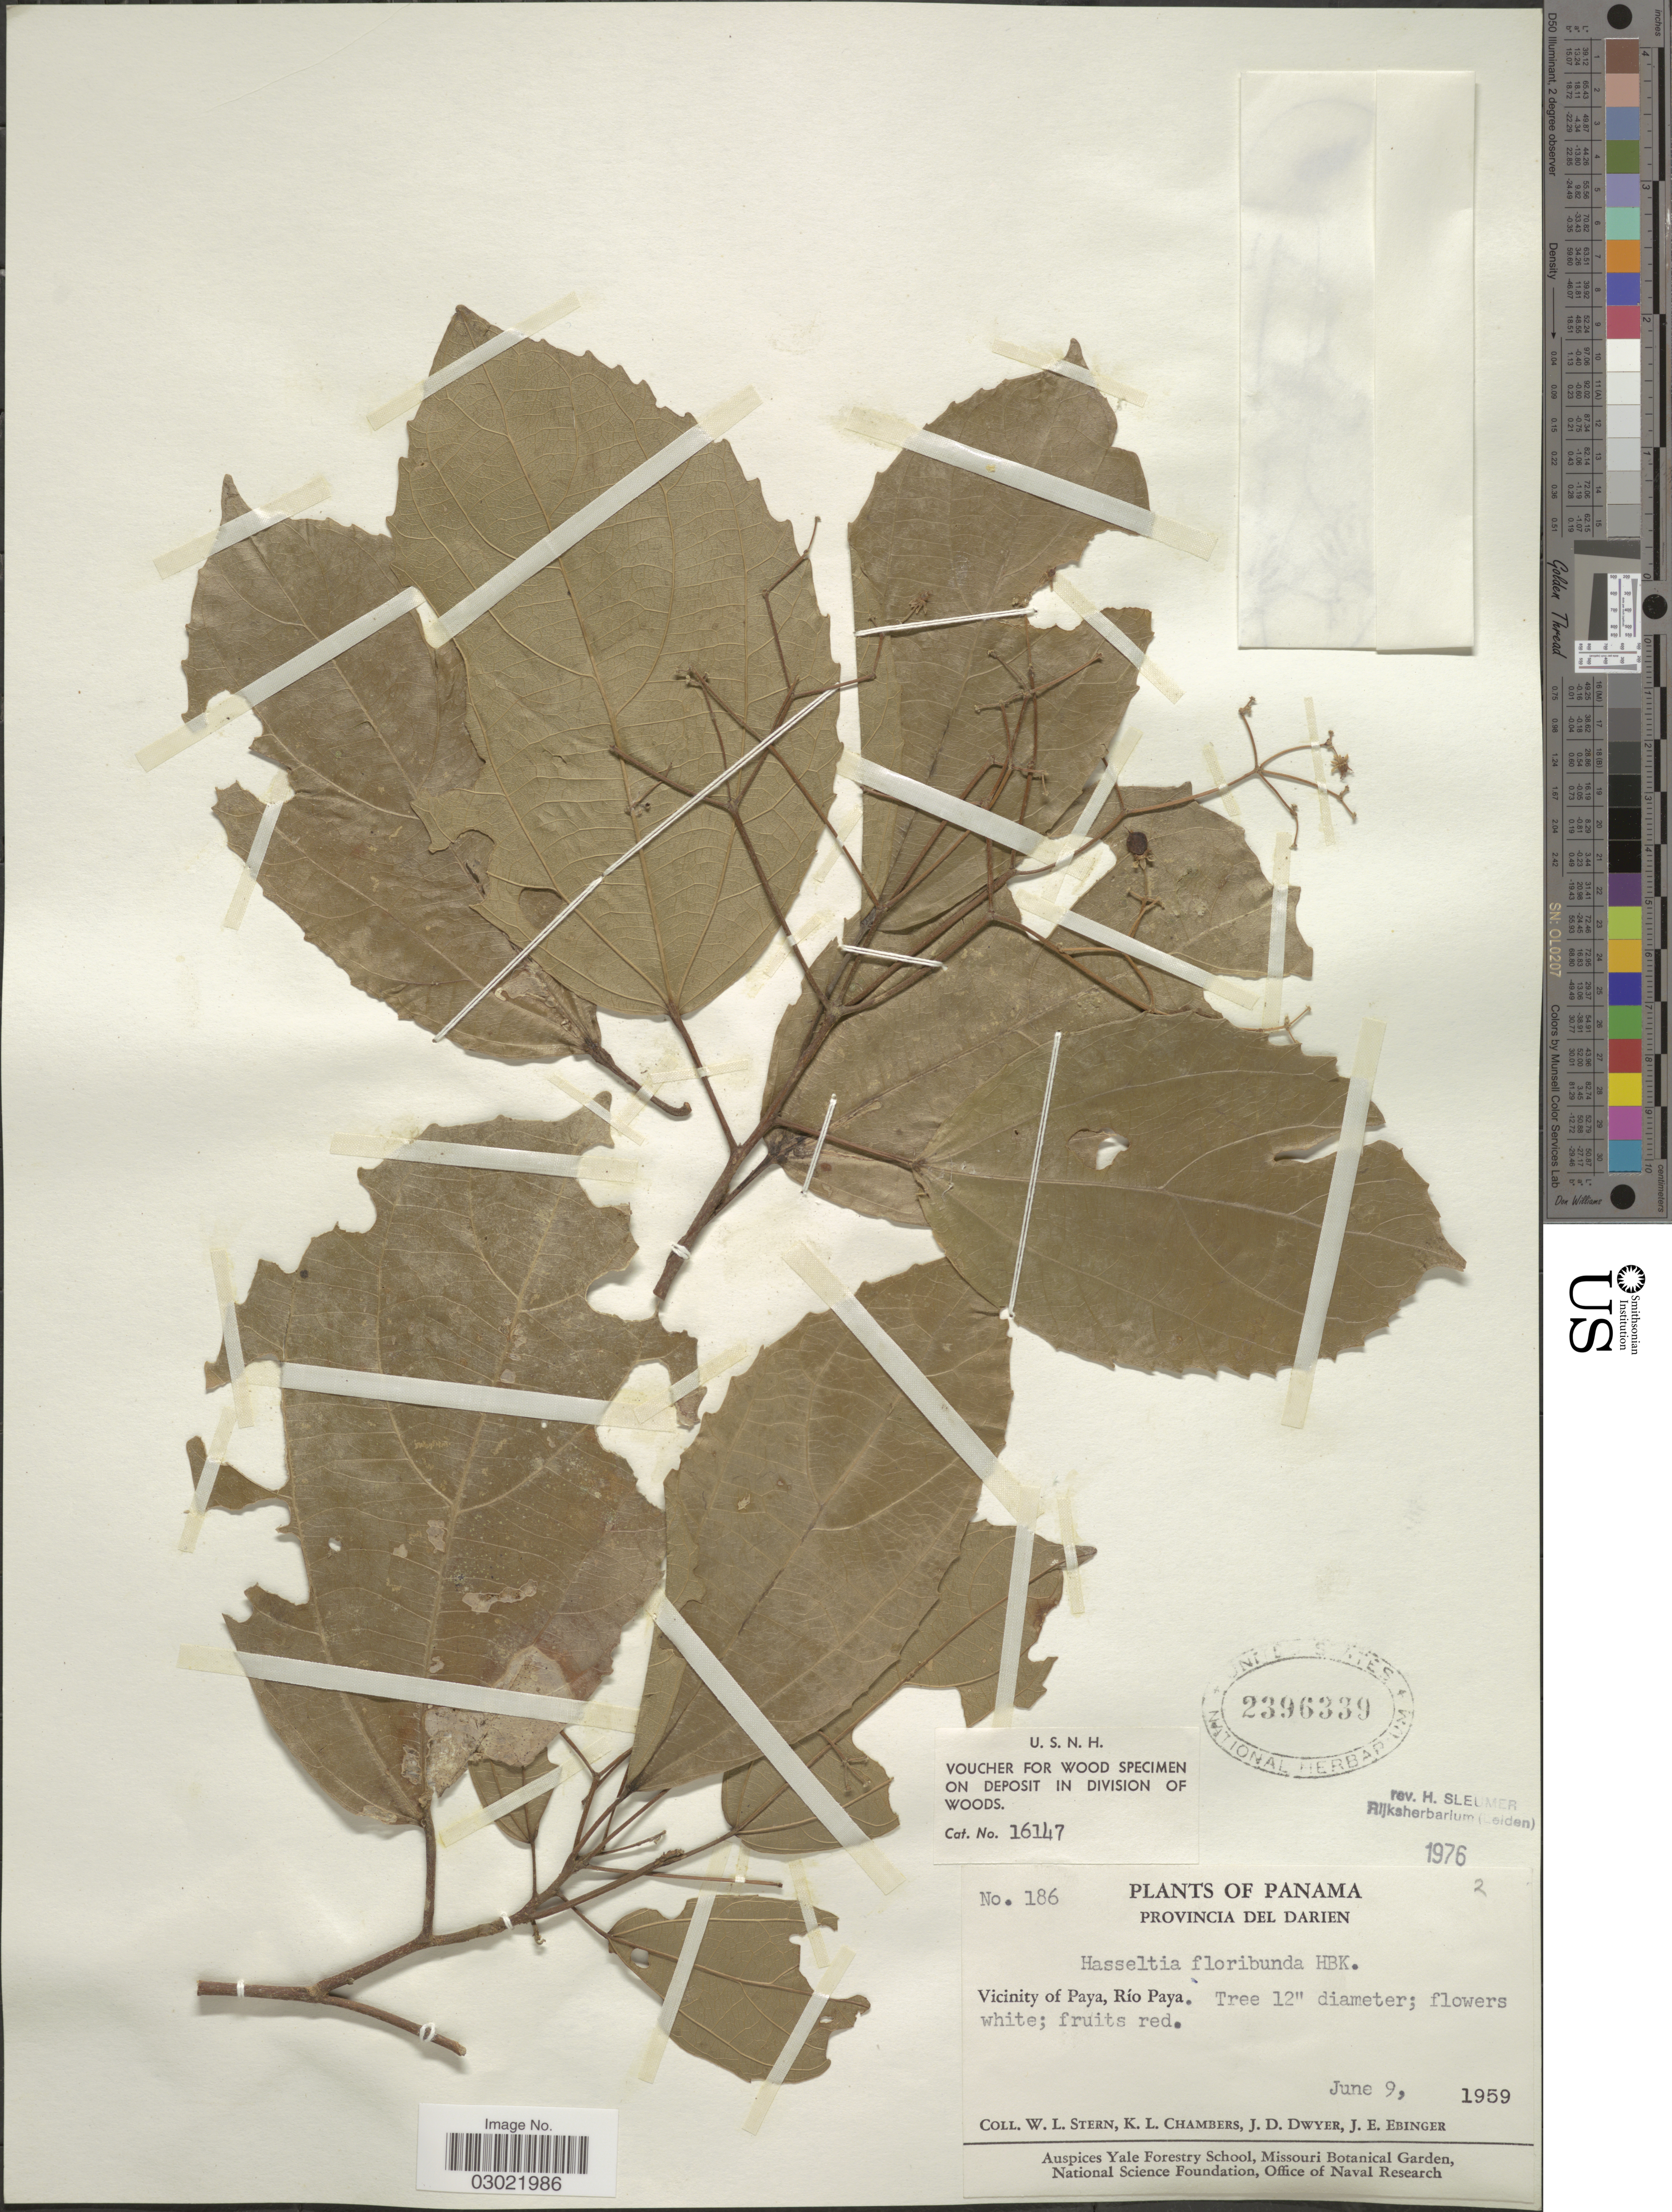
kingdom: Plantae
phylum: Tracheophyta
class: Magnoliopsida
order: Malpighiales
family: Salicaceae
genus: Hasseltia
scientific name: Hasseltia floribunda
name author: Kunth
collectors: W. L. Stern, K. Chambers, J. D. Dwyer & J. Ebinger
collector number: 186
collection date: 1959-06-09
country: Panama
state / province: Darién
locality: Vicinity of Paya, Río Paya.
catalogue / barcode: US 2396339